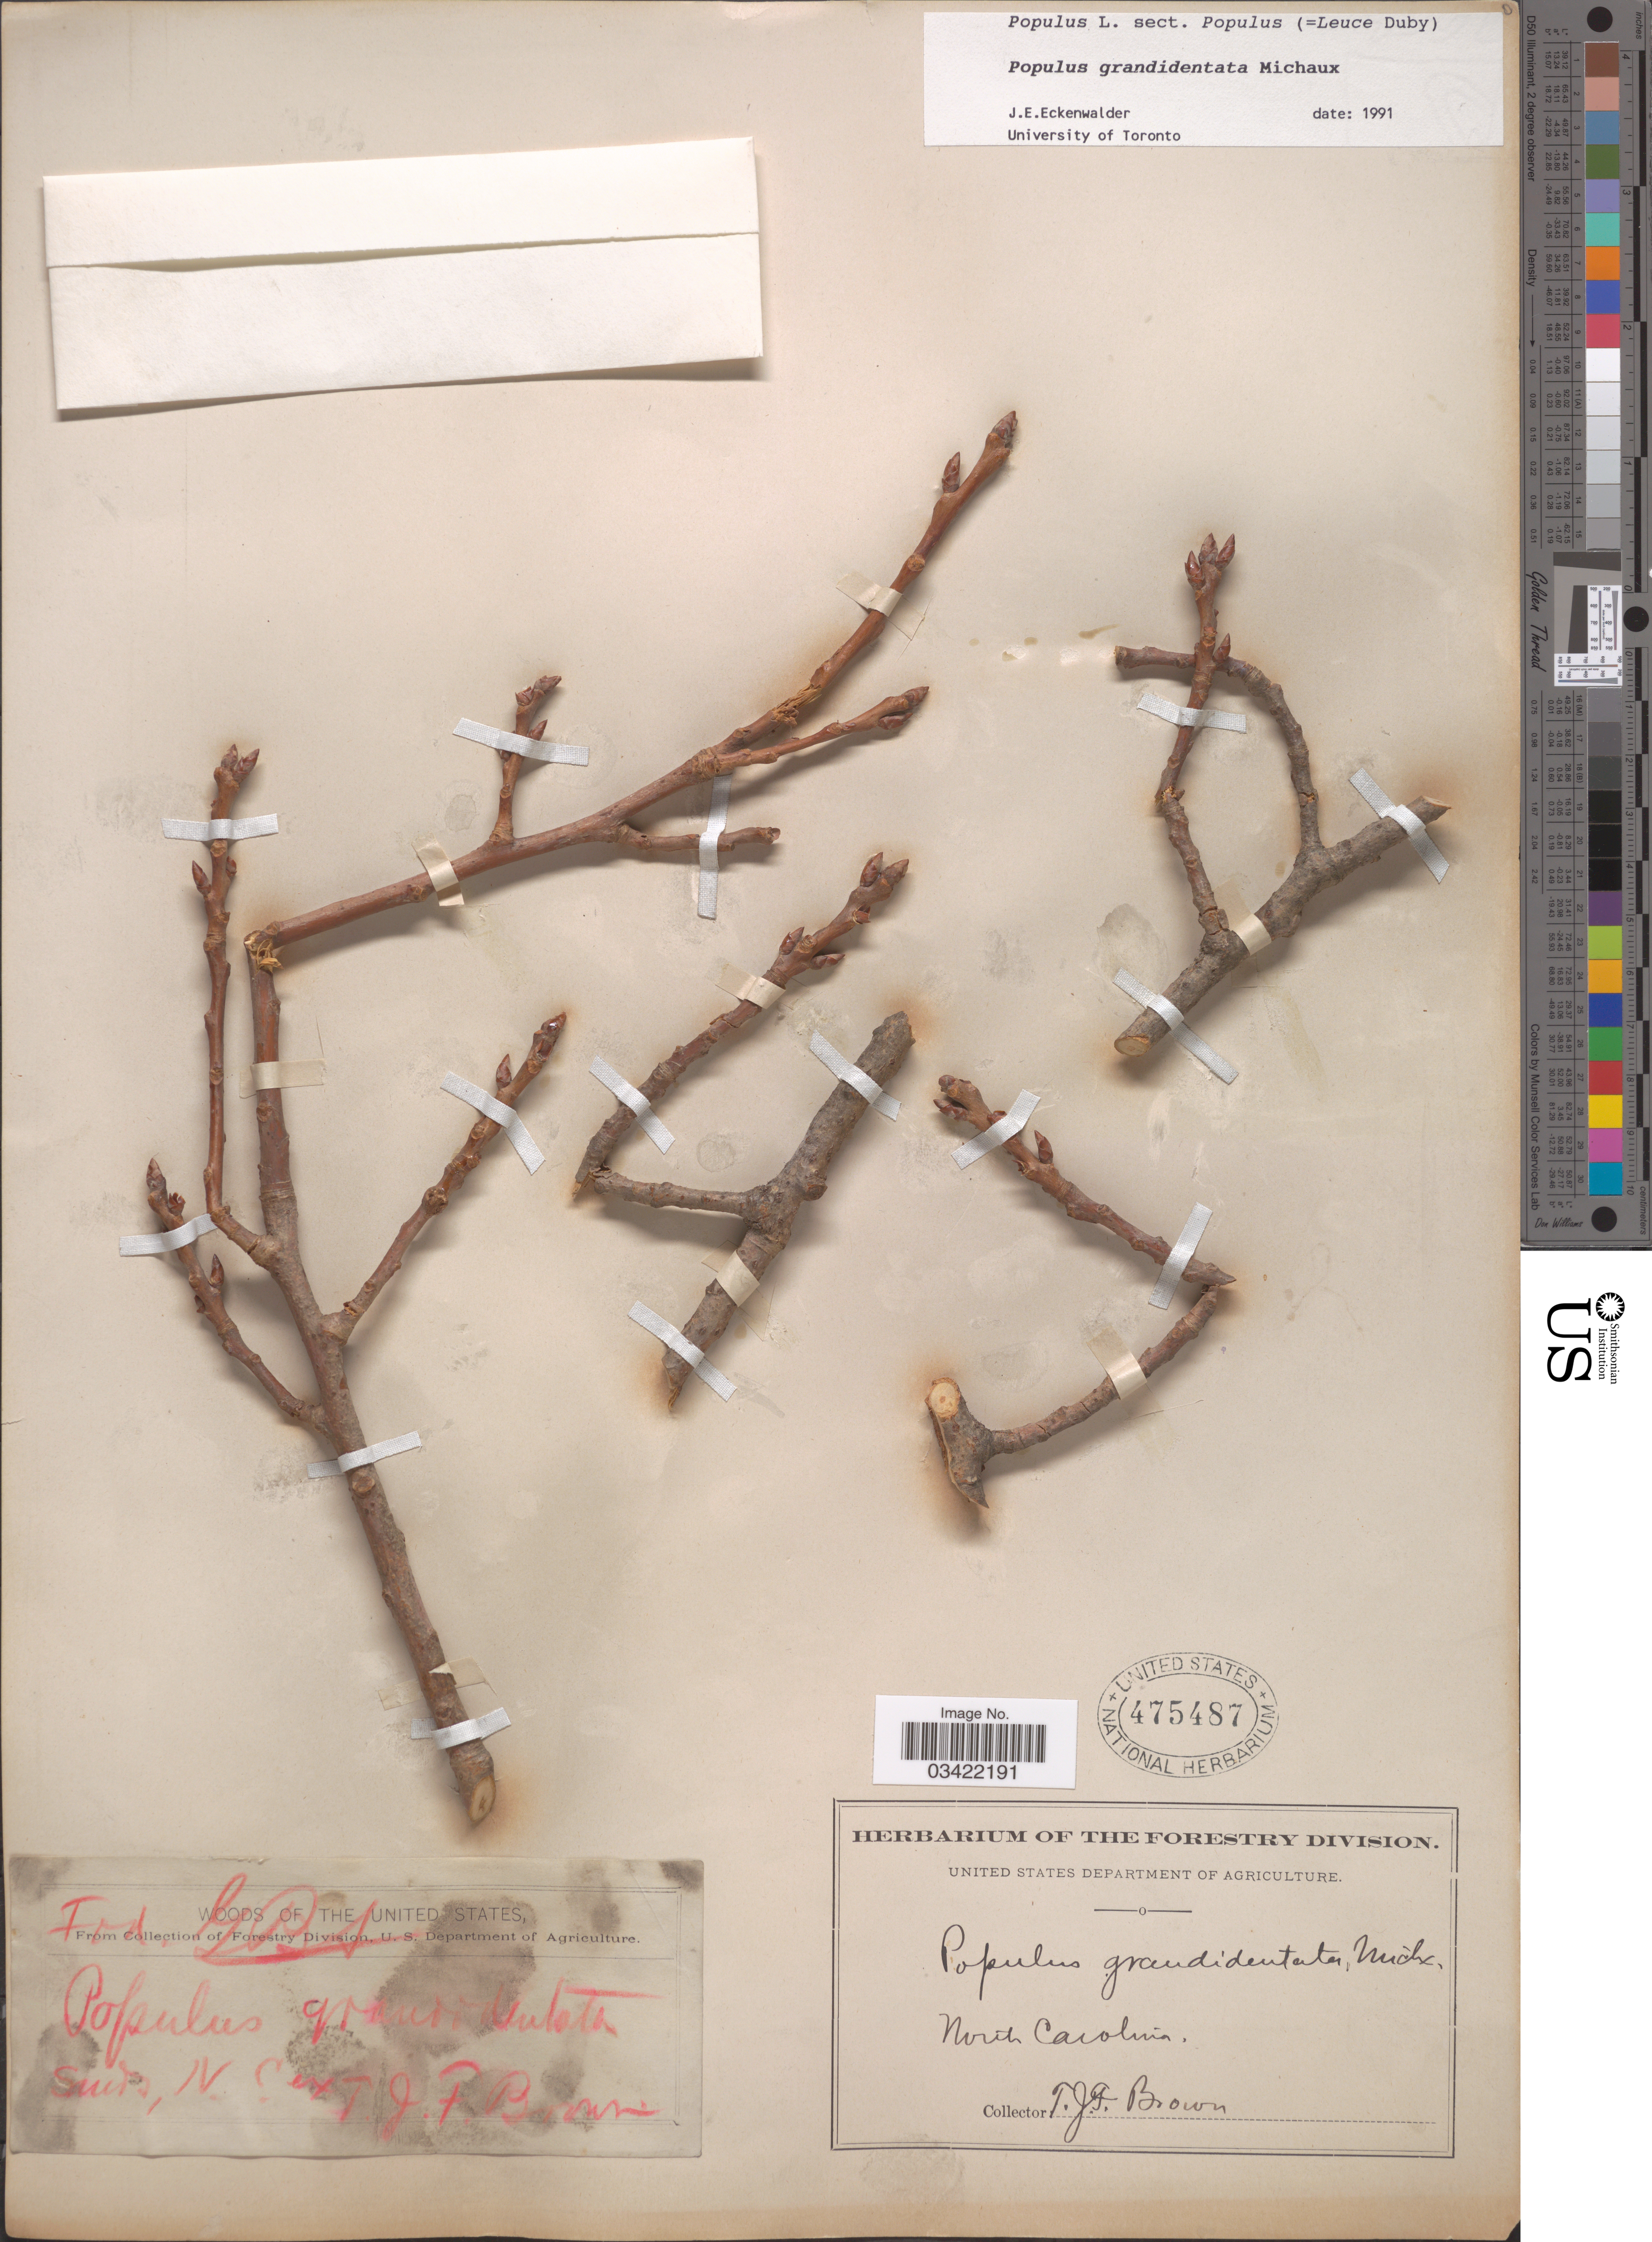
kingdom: Plantae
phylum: Tracheophyta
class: Magnoliopsida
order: Malpighiales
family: Salicaceae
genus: Populus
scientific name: Populus grandidentata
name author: Michx.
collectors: T. Brown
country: United States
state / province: North Carolina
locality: Sands.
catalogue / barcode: US 475487